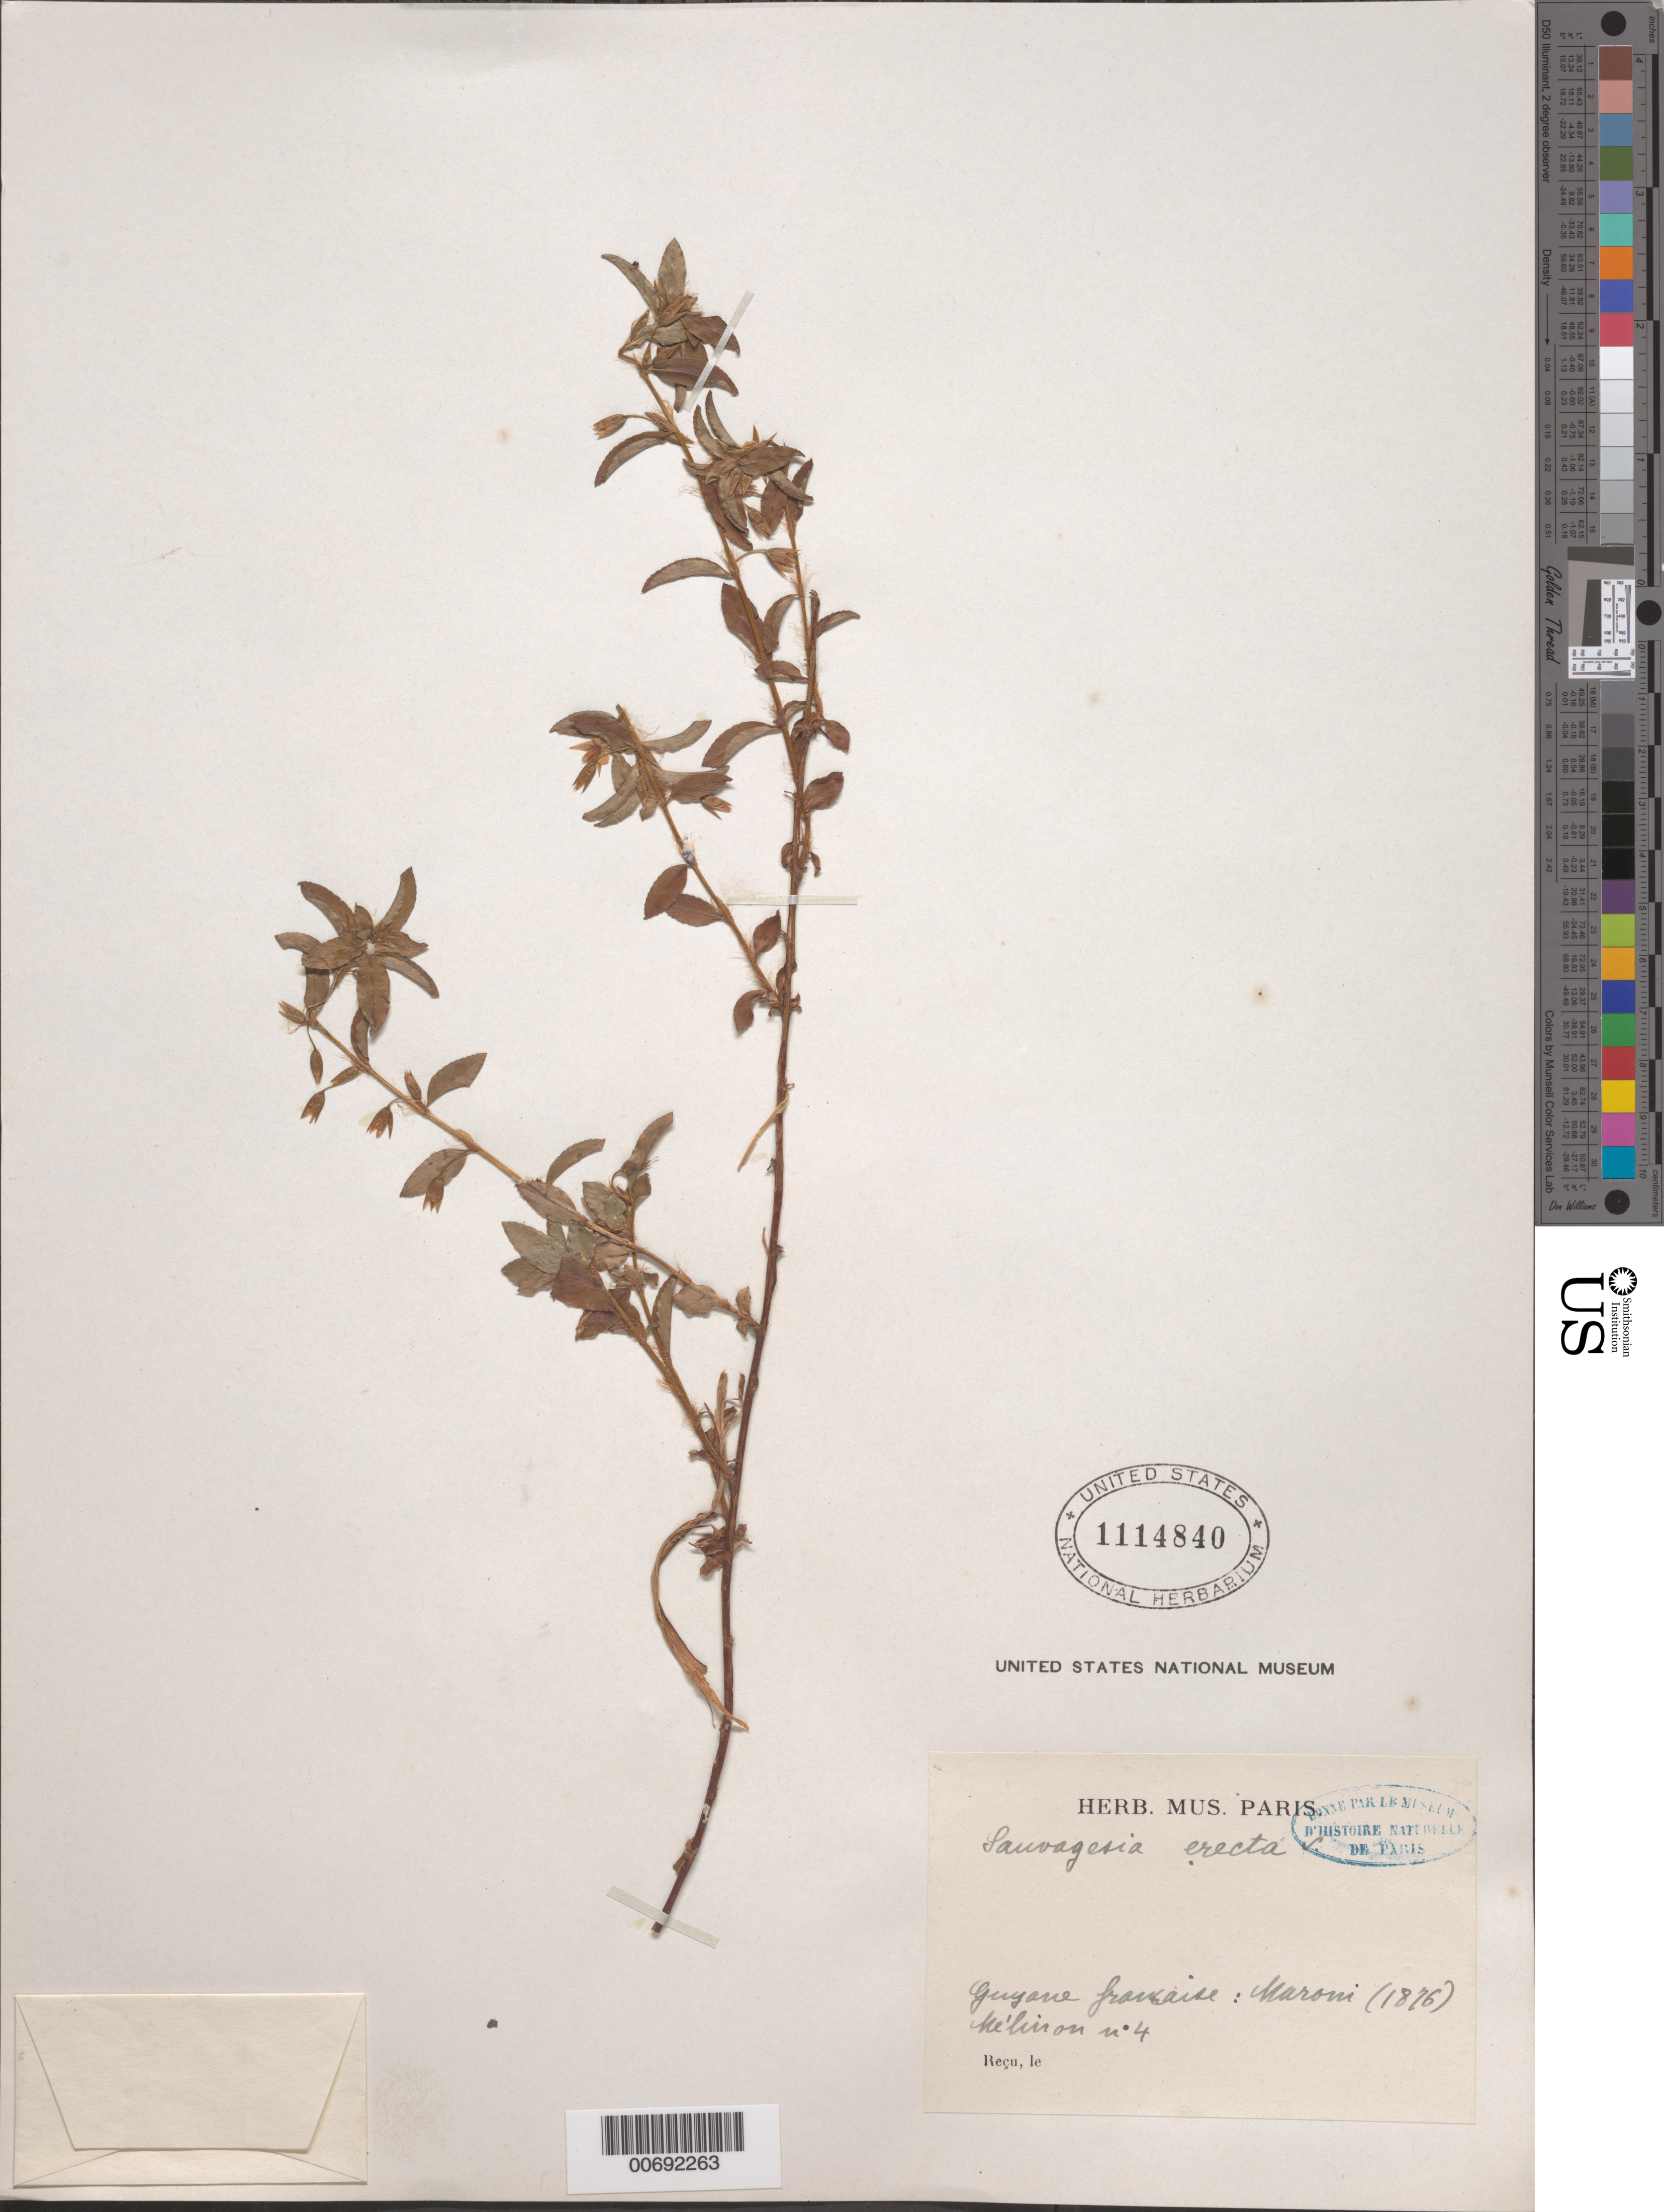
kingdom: Plantae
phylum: Tracheophyta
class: Magnoliopsida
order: Malpighiales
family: Ochnaceae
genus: Sauvagesia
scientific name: Sauvagesia erecta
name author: L.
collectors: E. Mélinon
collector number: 4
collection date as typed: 1876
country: French Guiana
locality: Maroni R.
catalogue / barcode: US 1114840